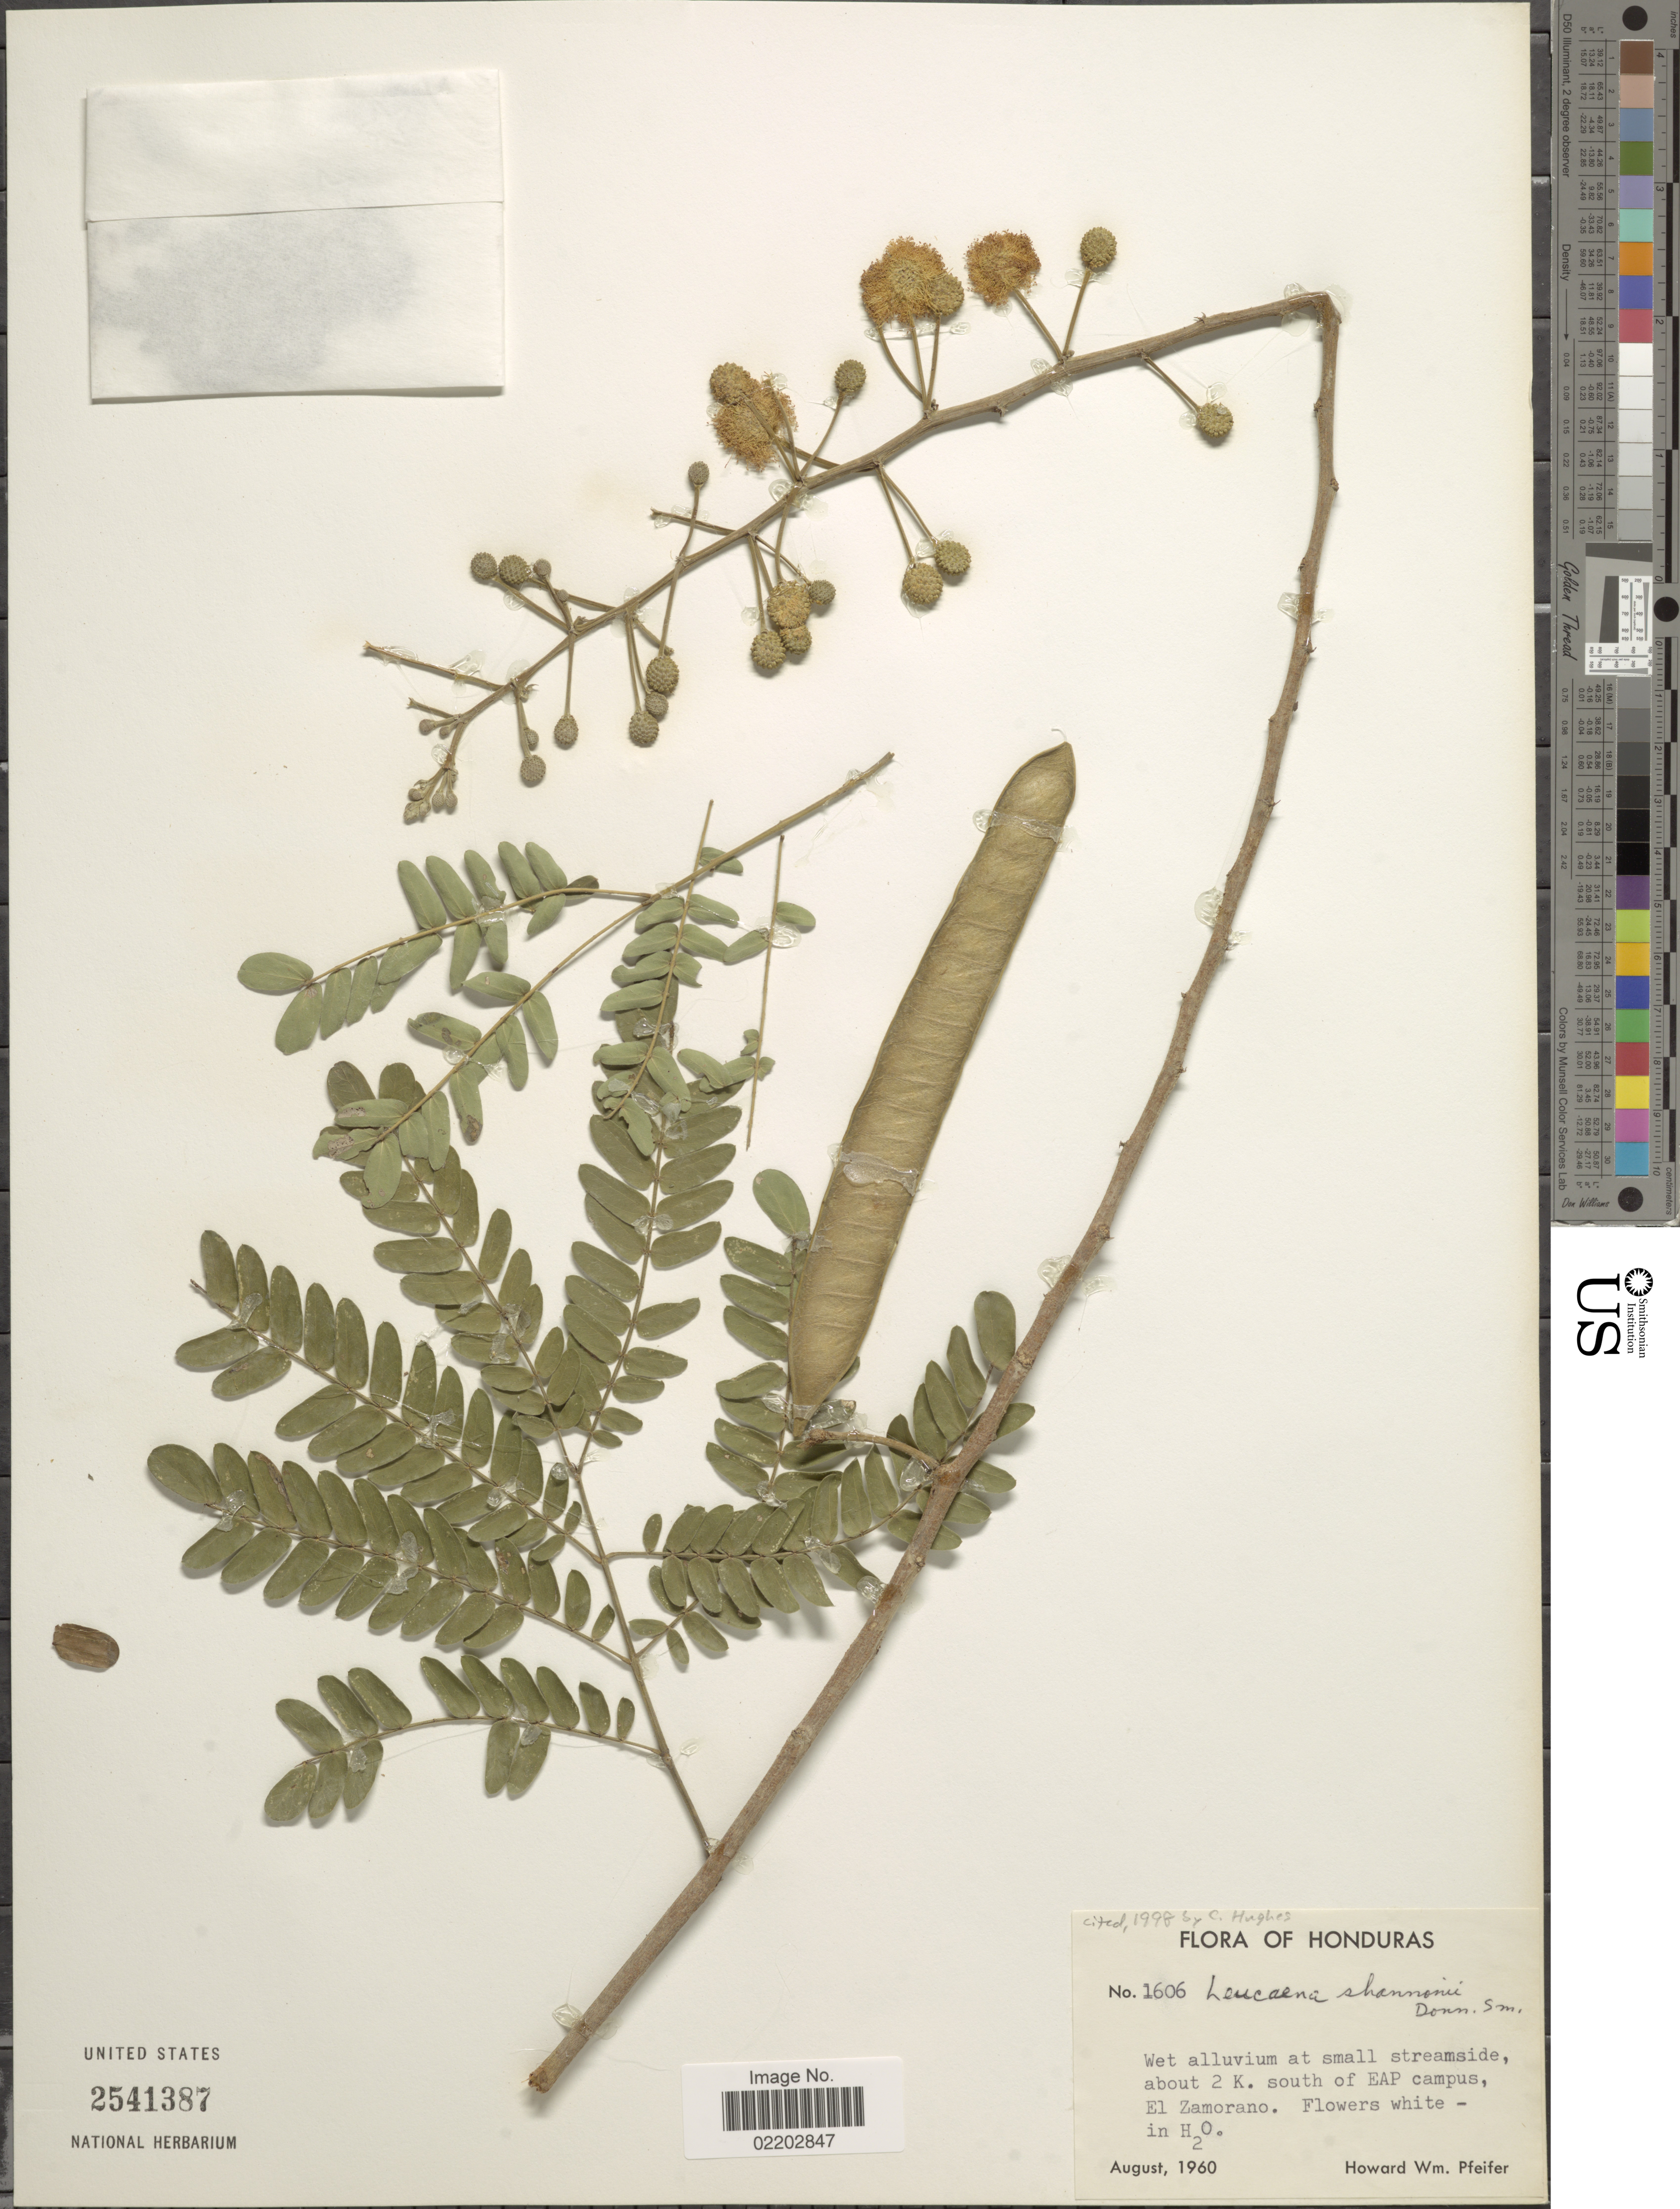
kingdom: Plantae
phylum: Tracheophyta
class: Magnoliopsida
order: Fabales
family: Fabaceae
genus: Leucaena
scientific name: Leucaena shannonii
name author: Donn. Sm.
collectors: H. W. Pfeifer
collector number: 1606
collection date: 1906-08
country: Honduras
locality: At small streamside, about 2 K. south of EAP campus, El Zamorano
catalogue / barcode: US 2541387